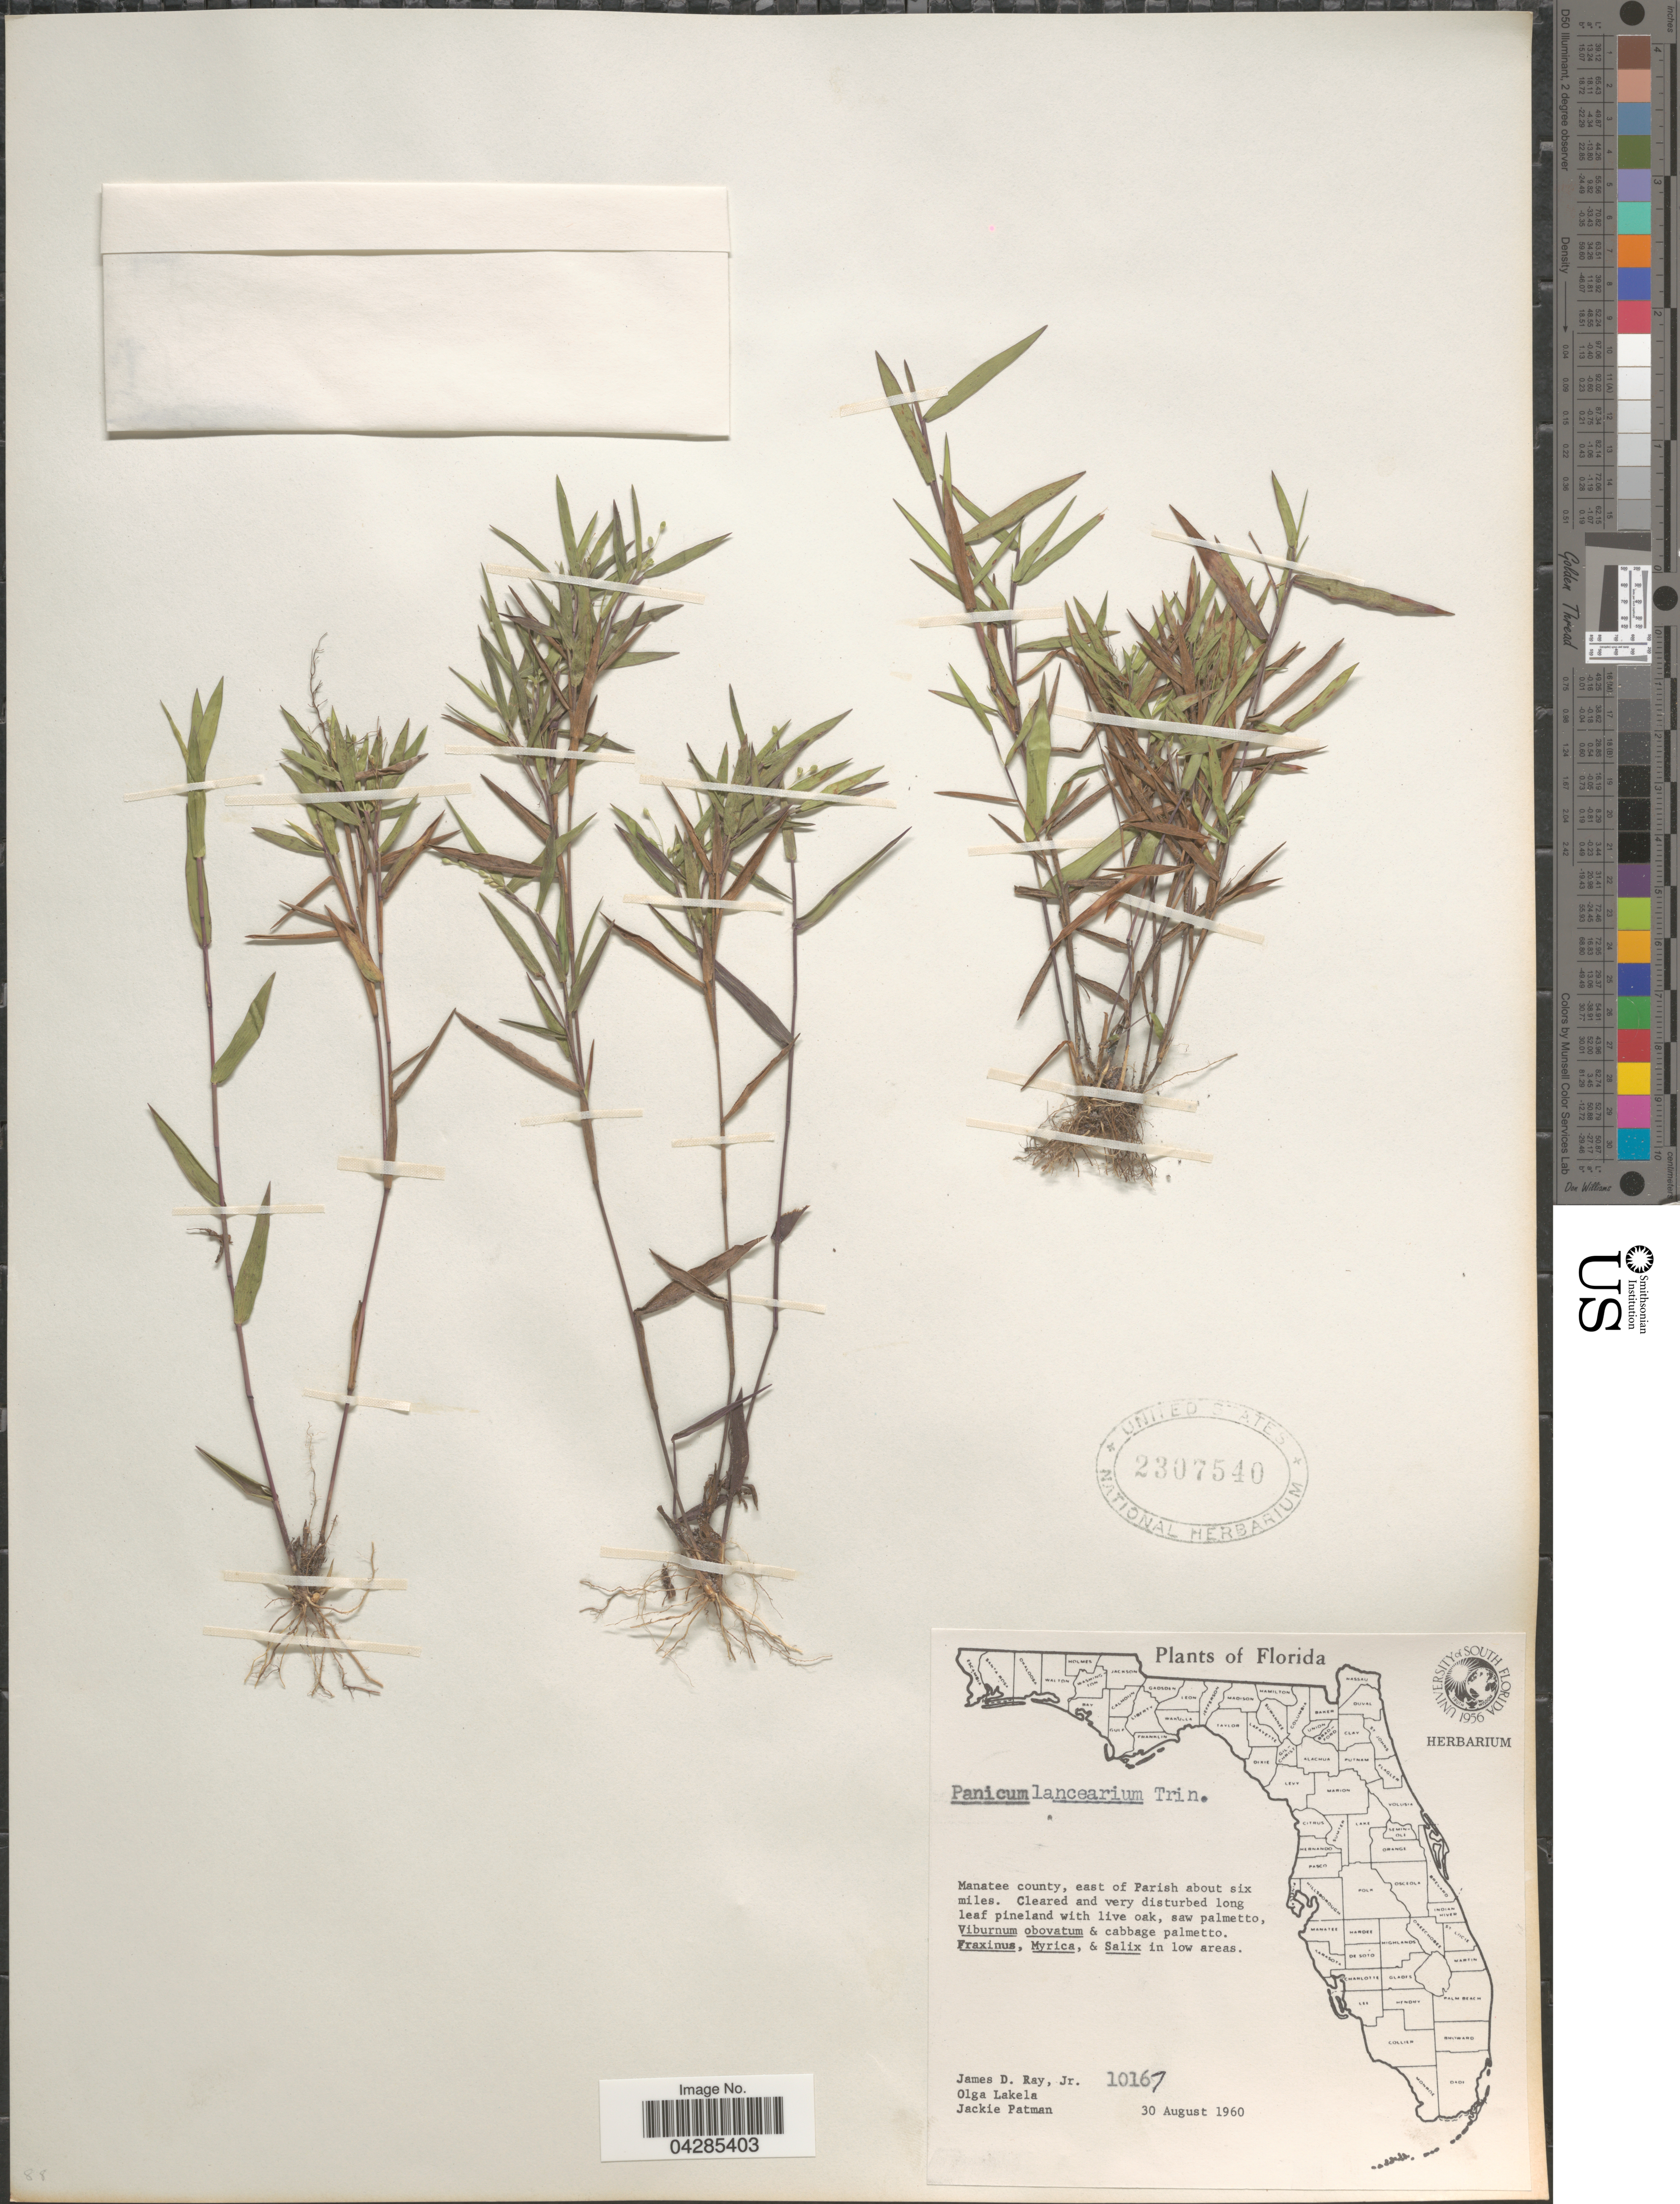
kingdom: Plantae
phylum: Tracheophyta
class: Liliopsida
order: Poales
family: Poaceae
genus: Dichanthelium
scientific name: Dichanthelium portoricense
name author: (Desv. ex Ham.) B.F. Hansen & Wunderlin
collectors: J. D. Ray Jr., O. K. Lakela & J. Patman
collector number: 10167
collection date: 1960-08-30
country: United States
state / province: Florida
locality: Manatee County, east of Parish about six miles.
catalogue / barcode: US 2307540